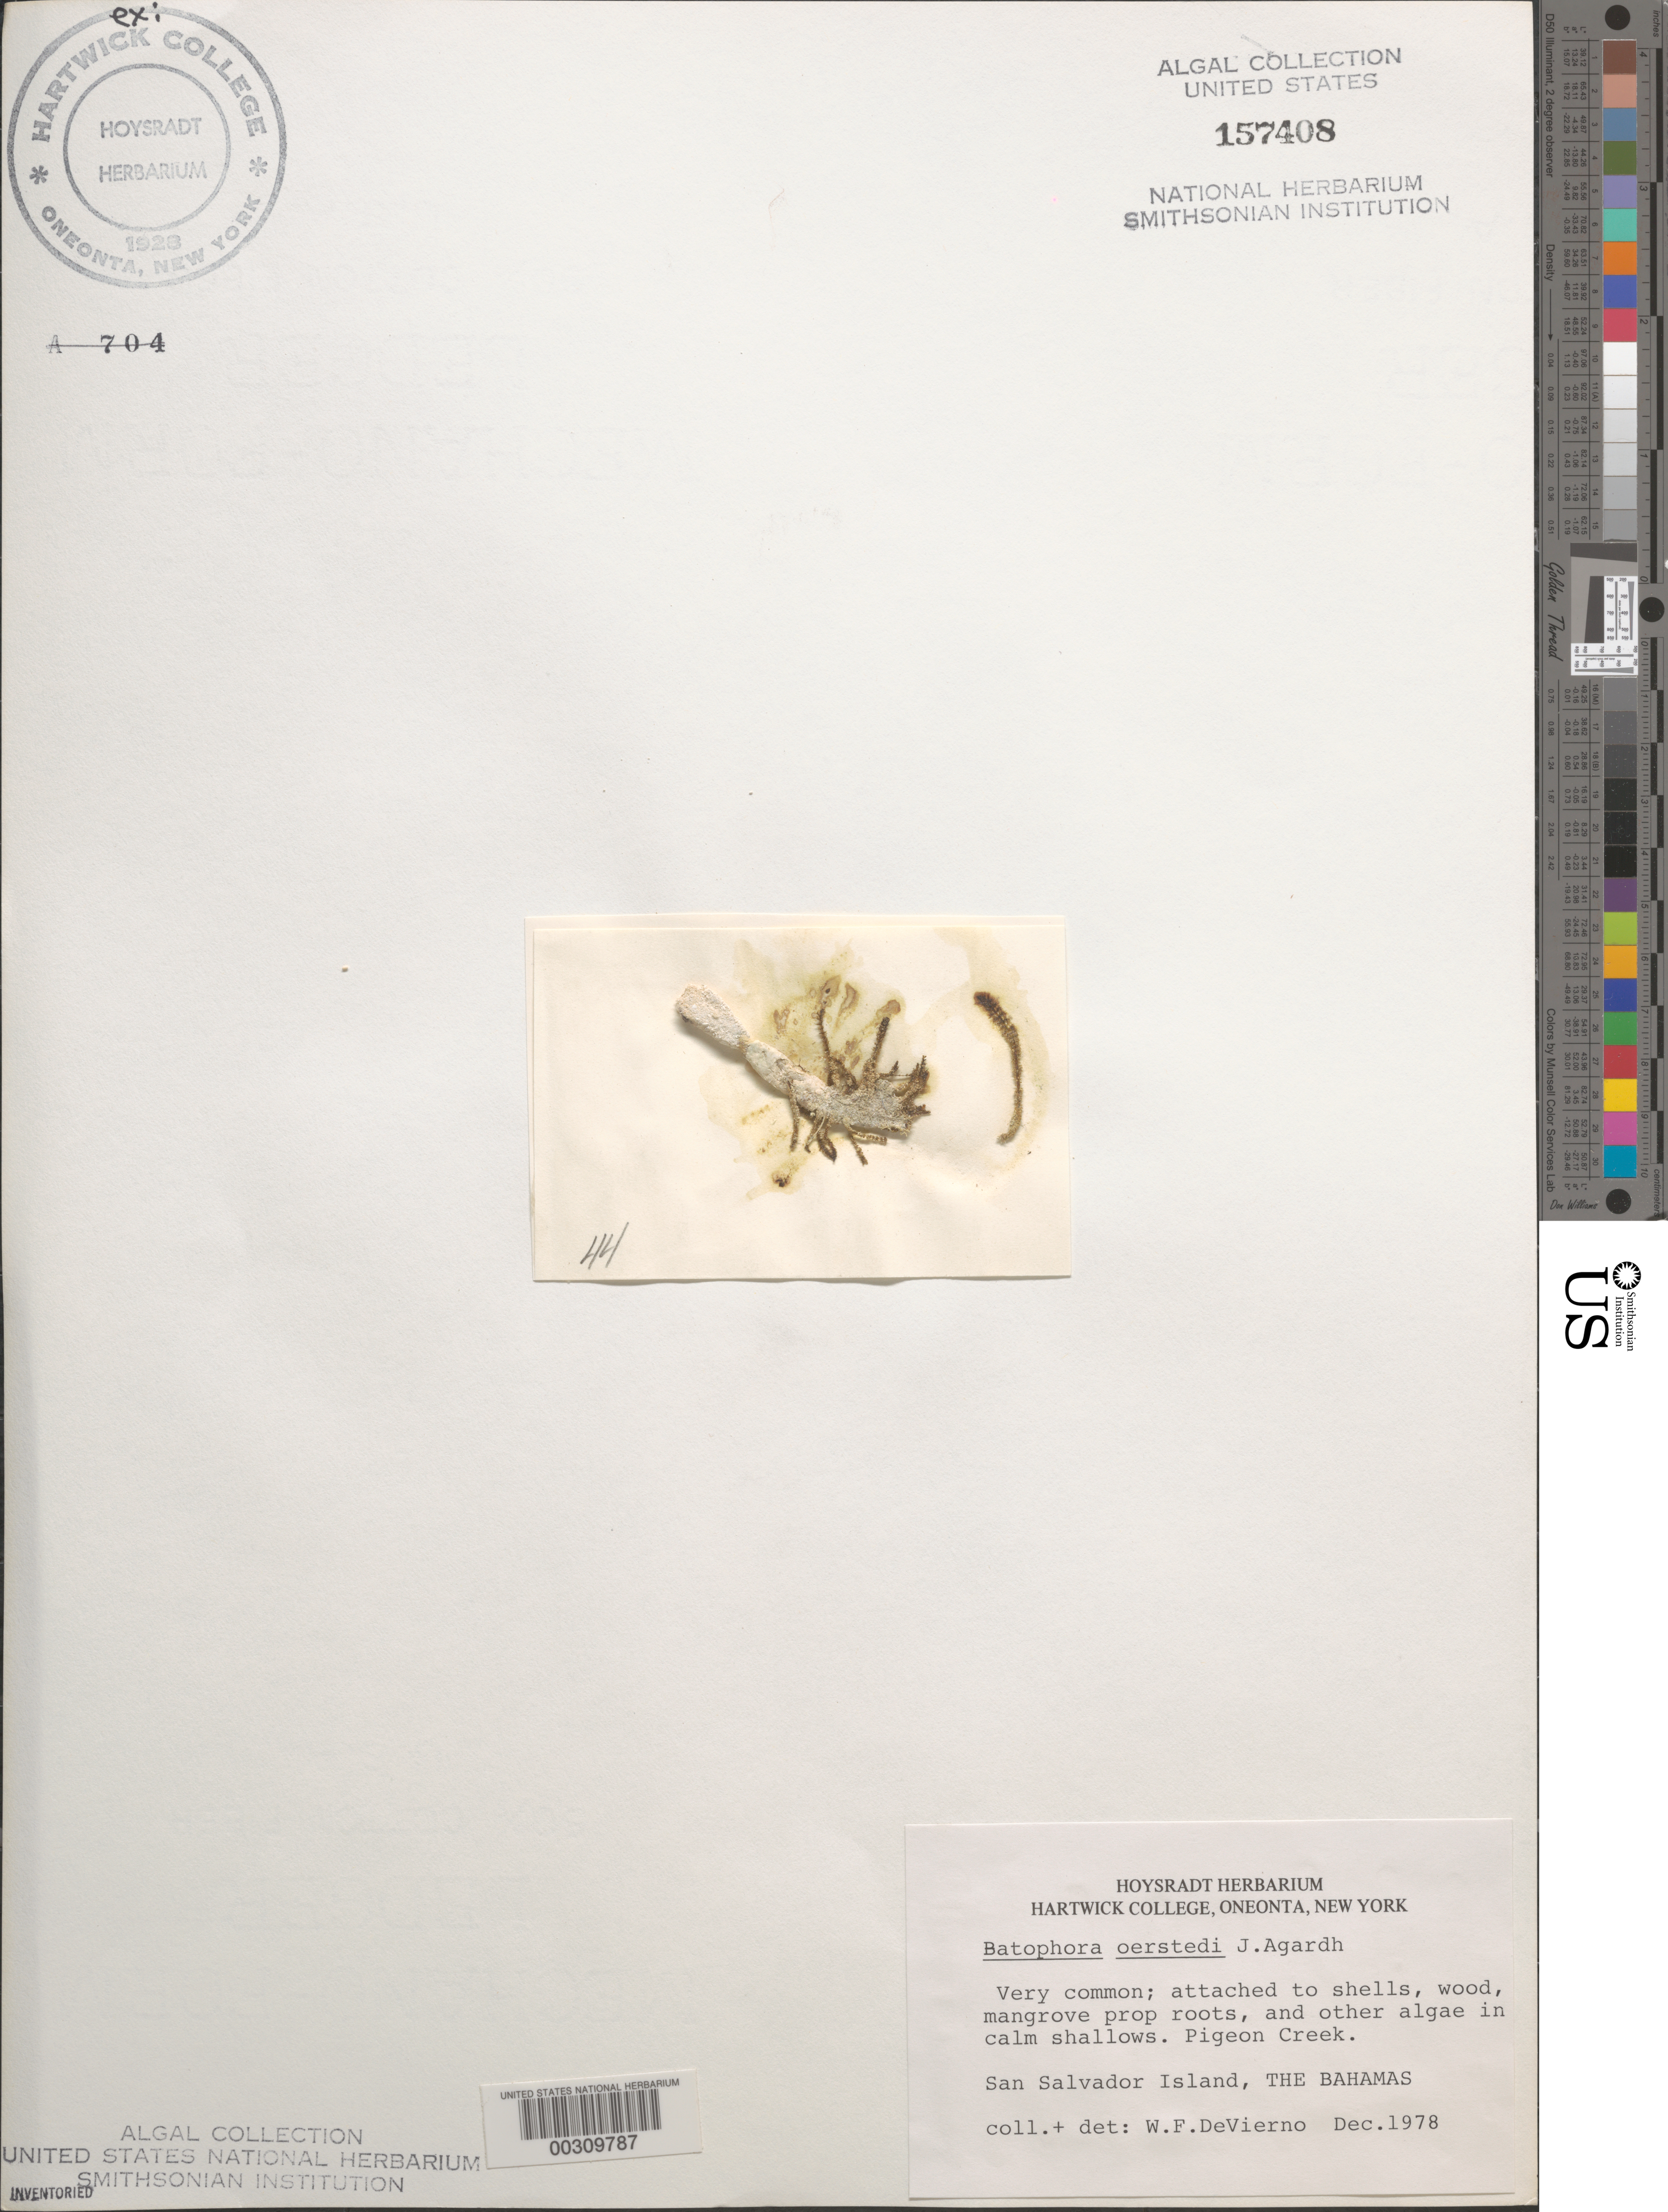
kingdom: Plantae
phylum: Chlorophyta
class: Ulvophyceae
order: Dasycladales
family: Dasycladaceae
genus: Batophora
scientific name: Batophora oerstedii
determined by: Devierno, W. F.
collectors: W. Devierno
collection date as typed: Dec 1978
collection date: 1978-12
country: Bahamas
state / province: San Salvador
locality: Pigeon creek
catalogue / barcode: US 157408